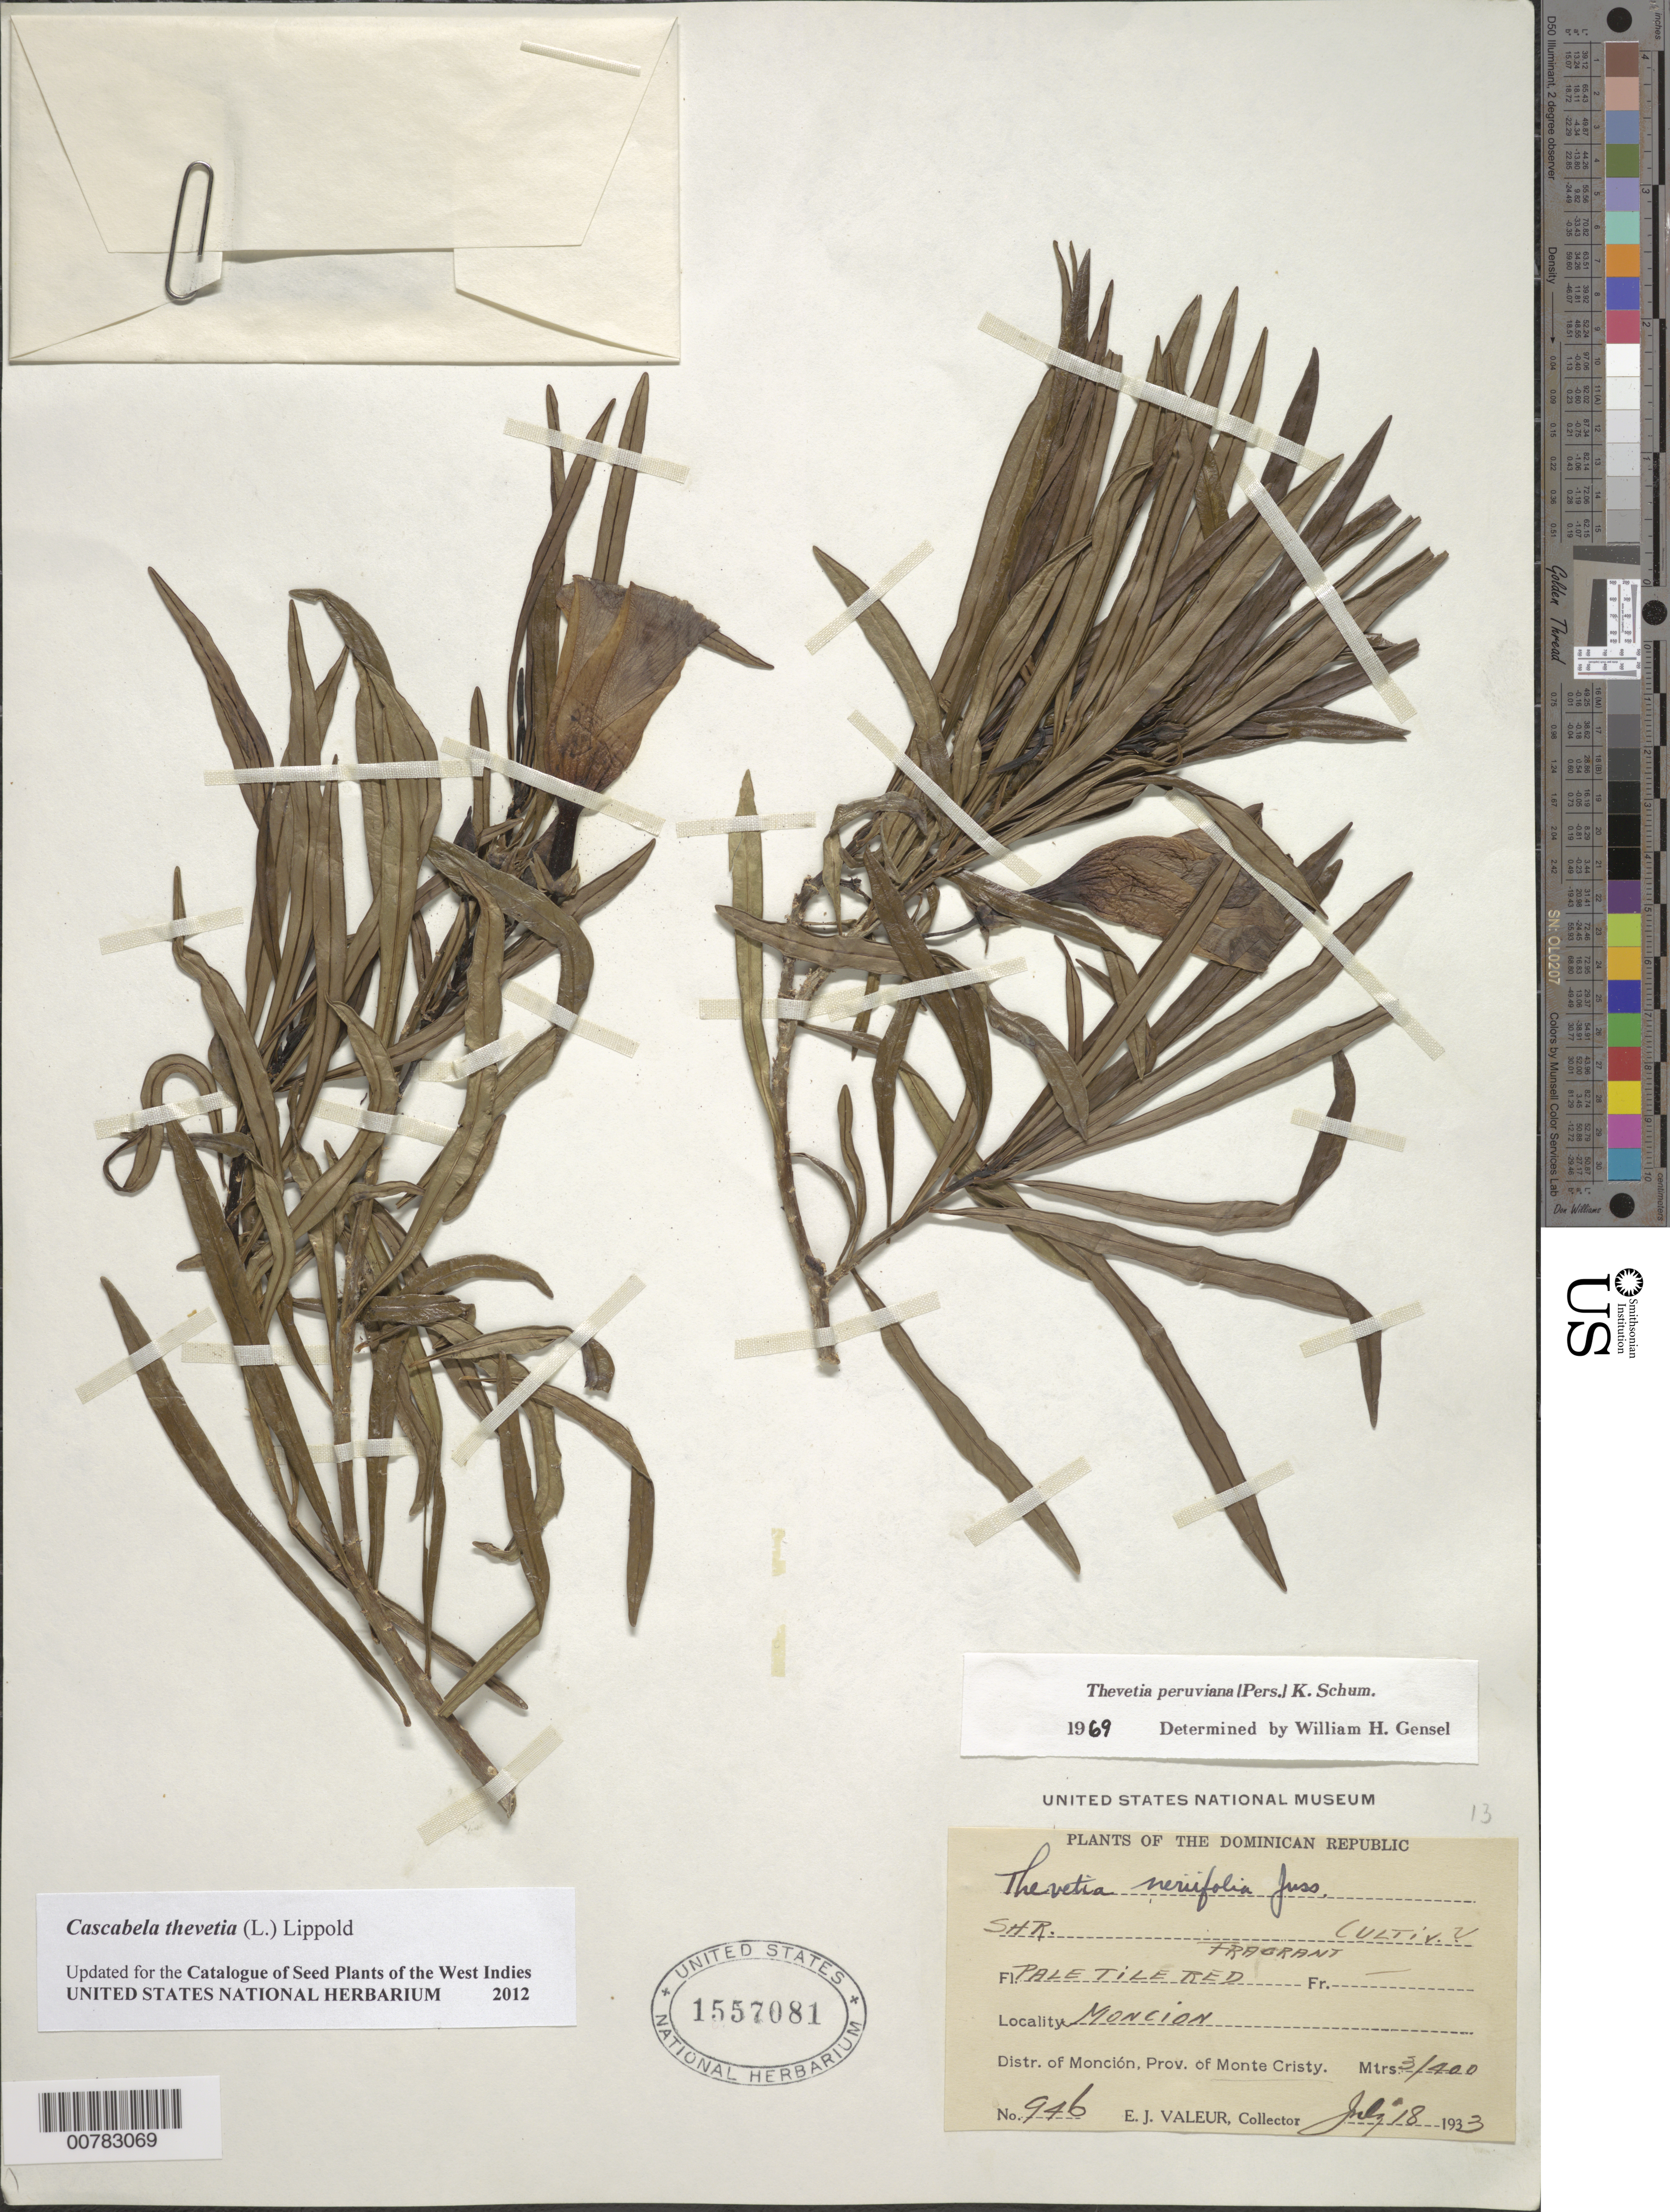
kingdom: Plantae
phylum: Tracheophyta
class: Magnoliopsida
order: Gentianales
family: Apocynaceae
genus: Cascabela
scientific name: Cascabela thevetia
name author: (L.) Lippold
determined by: Gensel, W. H.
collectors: E. Valeur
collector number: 946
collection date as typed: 18 Jul 1933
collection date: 1933-07-18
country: Dominican Republic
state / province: Monte Cristi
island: Hispaniola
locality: Monción, Monción.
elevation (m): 300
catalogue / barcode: US 1557081